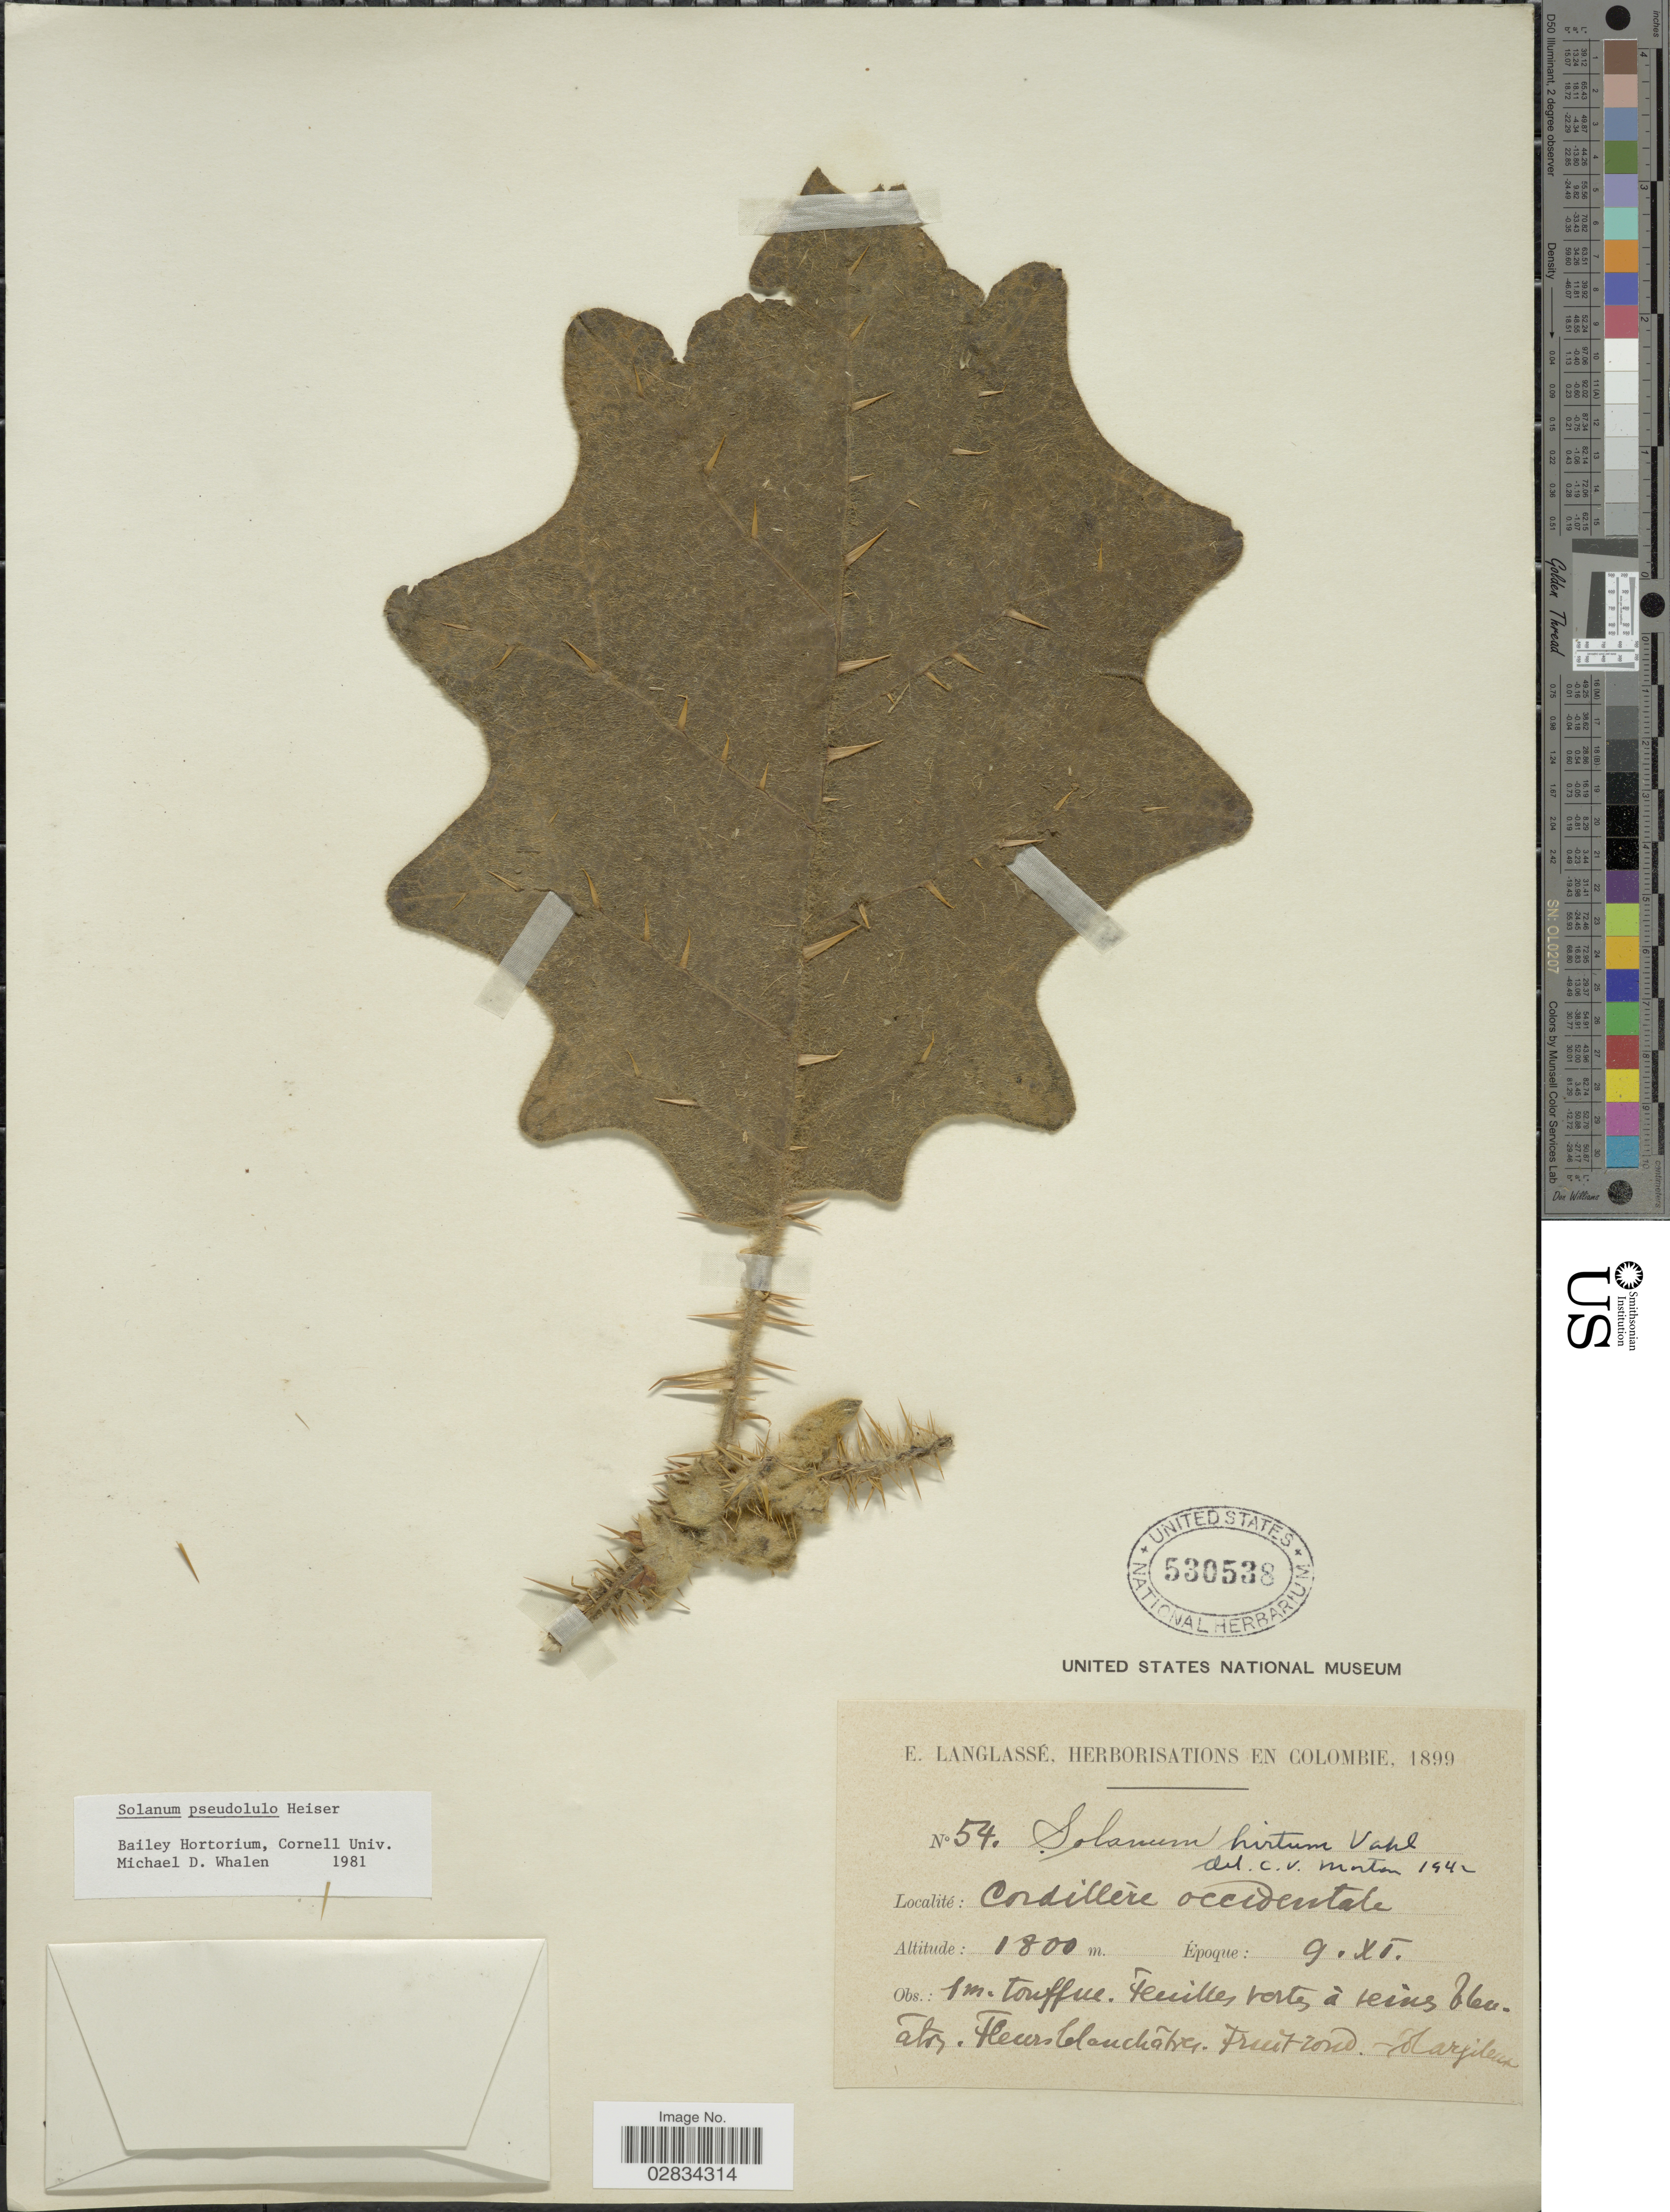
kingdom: Plantae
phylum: Tracheophyta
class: Magnoliopsida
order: Solanales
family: Solanaceae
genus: Solanum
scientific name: Solanum pseudolulo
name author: Heiser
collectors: E. Langlassé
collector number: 54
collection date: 1899-11-09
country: Colombia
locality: Cordillera occidentale.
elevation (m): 1800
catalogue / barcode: US 530538